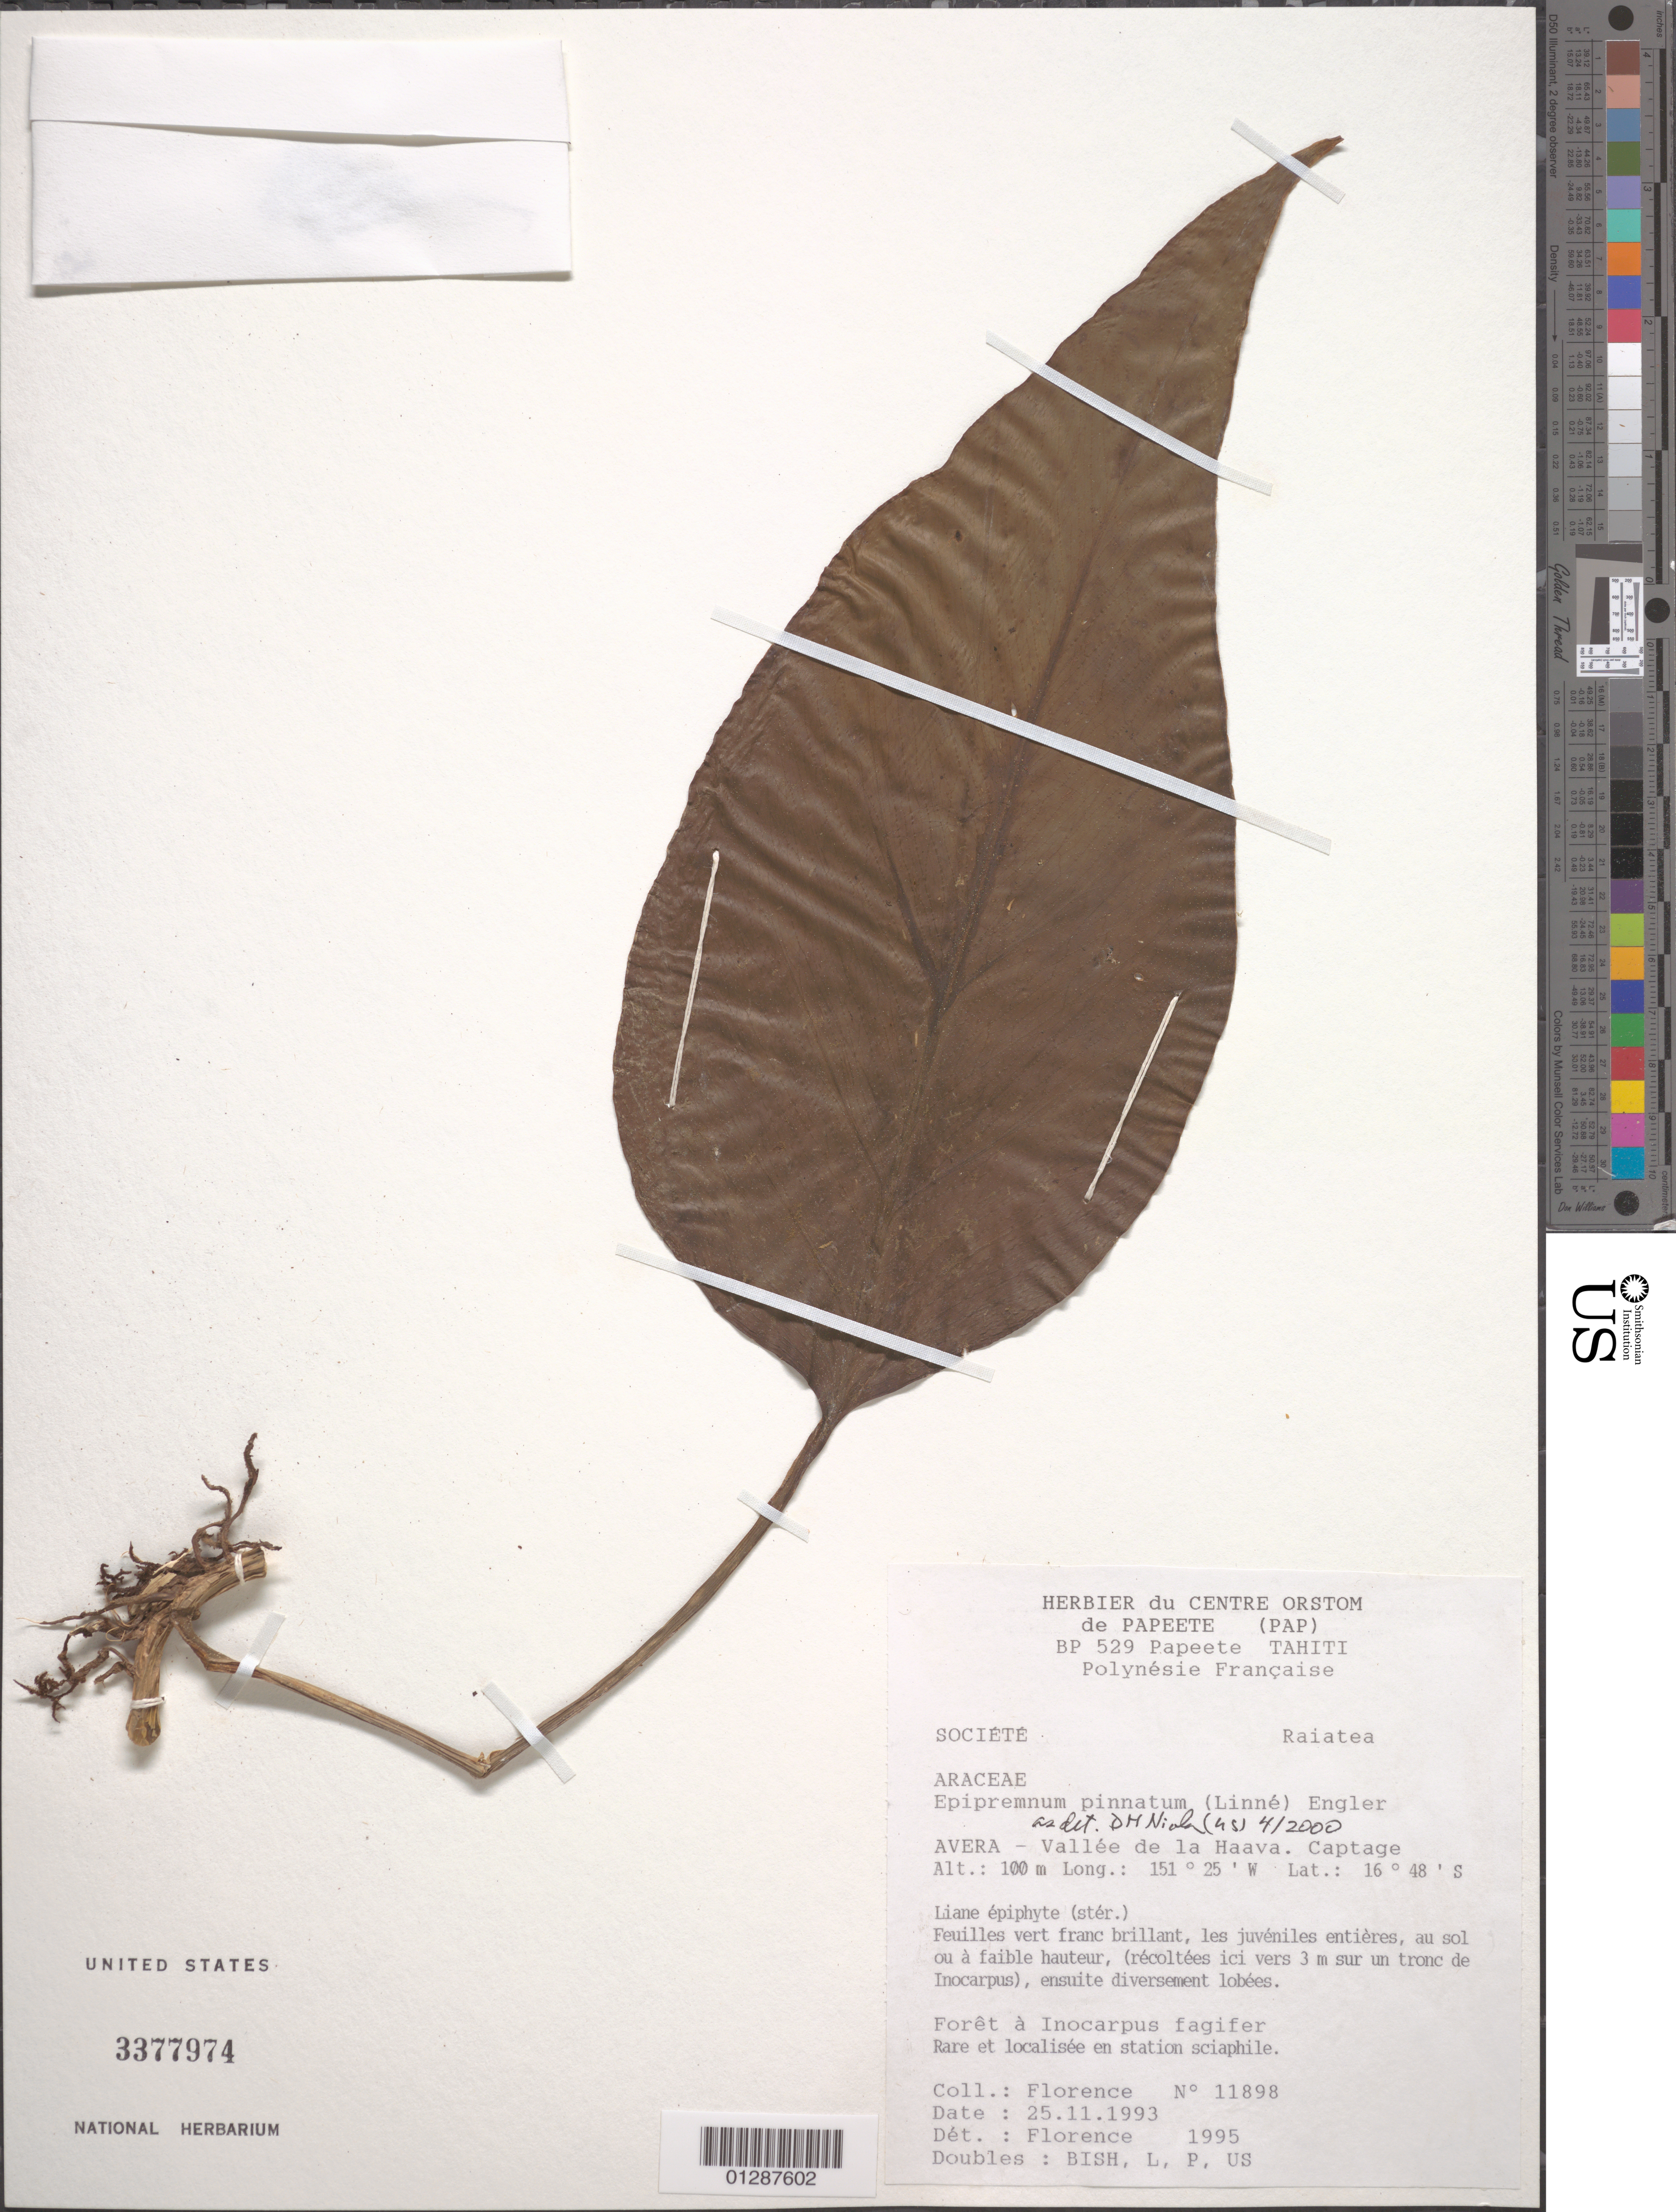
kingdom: Plantae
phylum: Tracheophyta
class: Liliopsida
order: Alismatales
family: Araceae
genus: Epipremnum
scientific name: Epipremnum pinnatum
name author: (L.) Engl.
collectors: -. Florence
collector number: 11898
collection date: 1993-11-25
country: French Polynesia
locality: Société Raiatea. Avera - Vallée de la Haava. Captage.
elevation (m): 100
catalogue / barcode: US 3377974